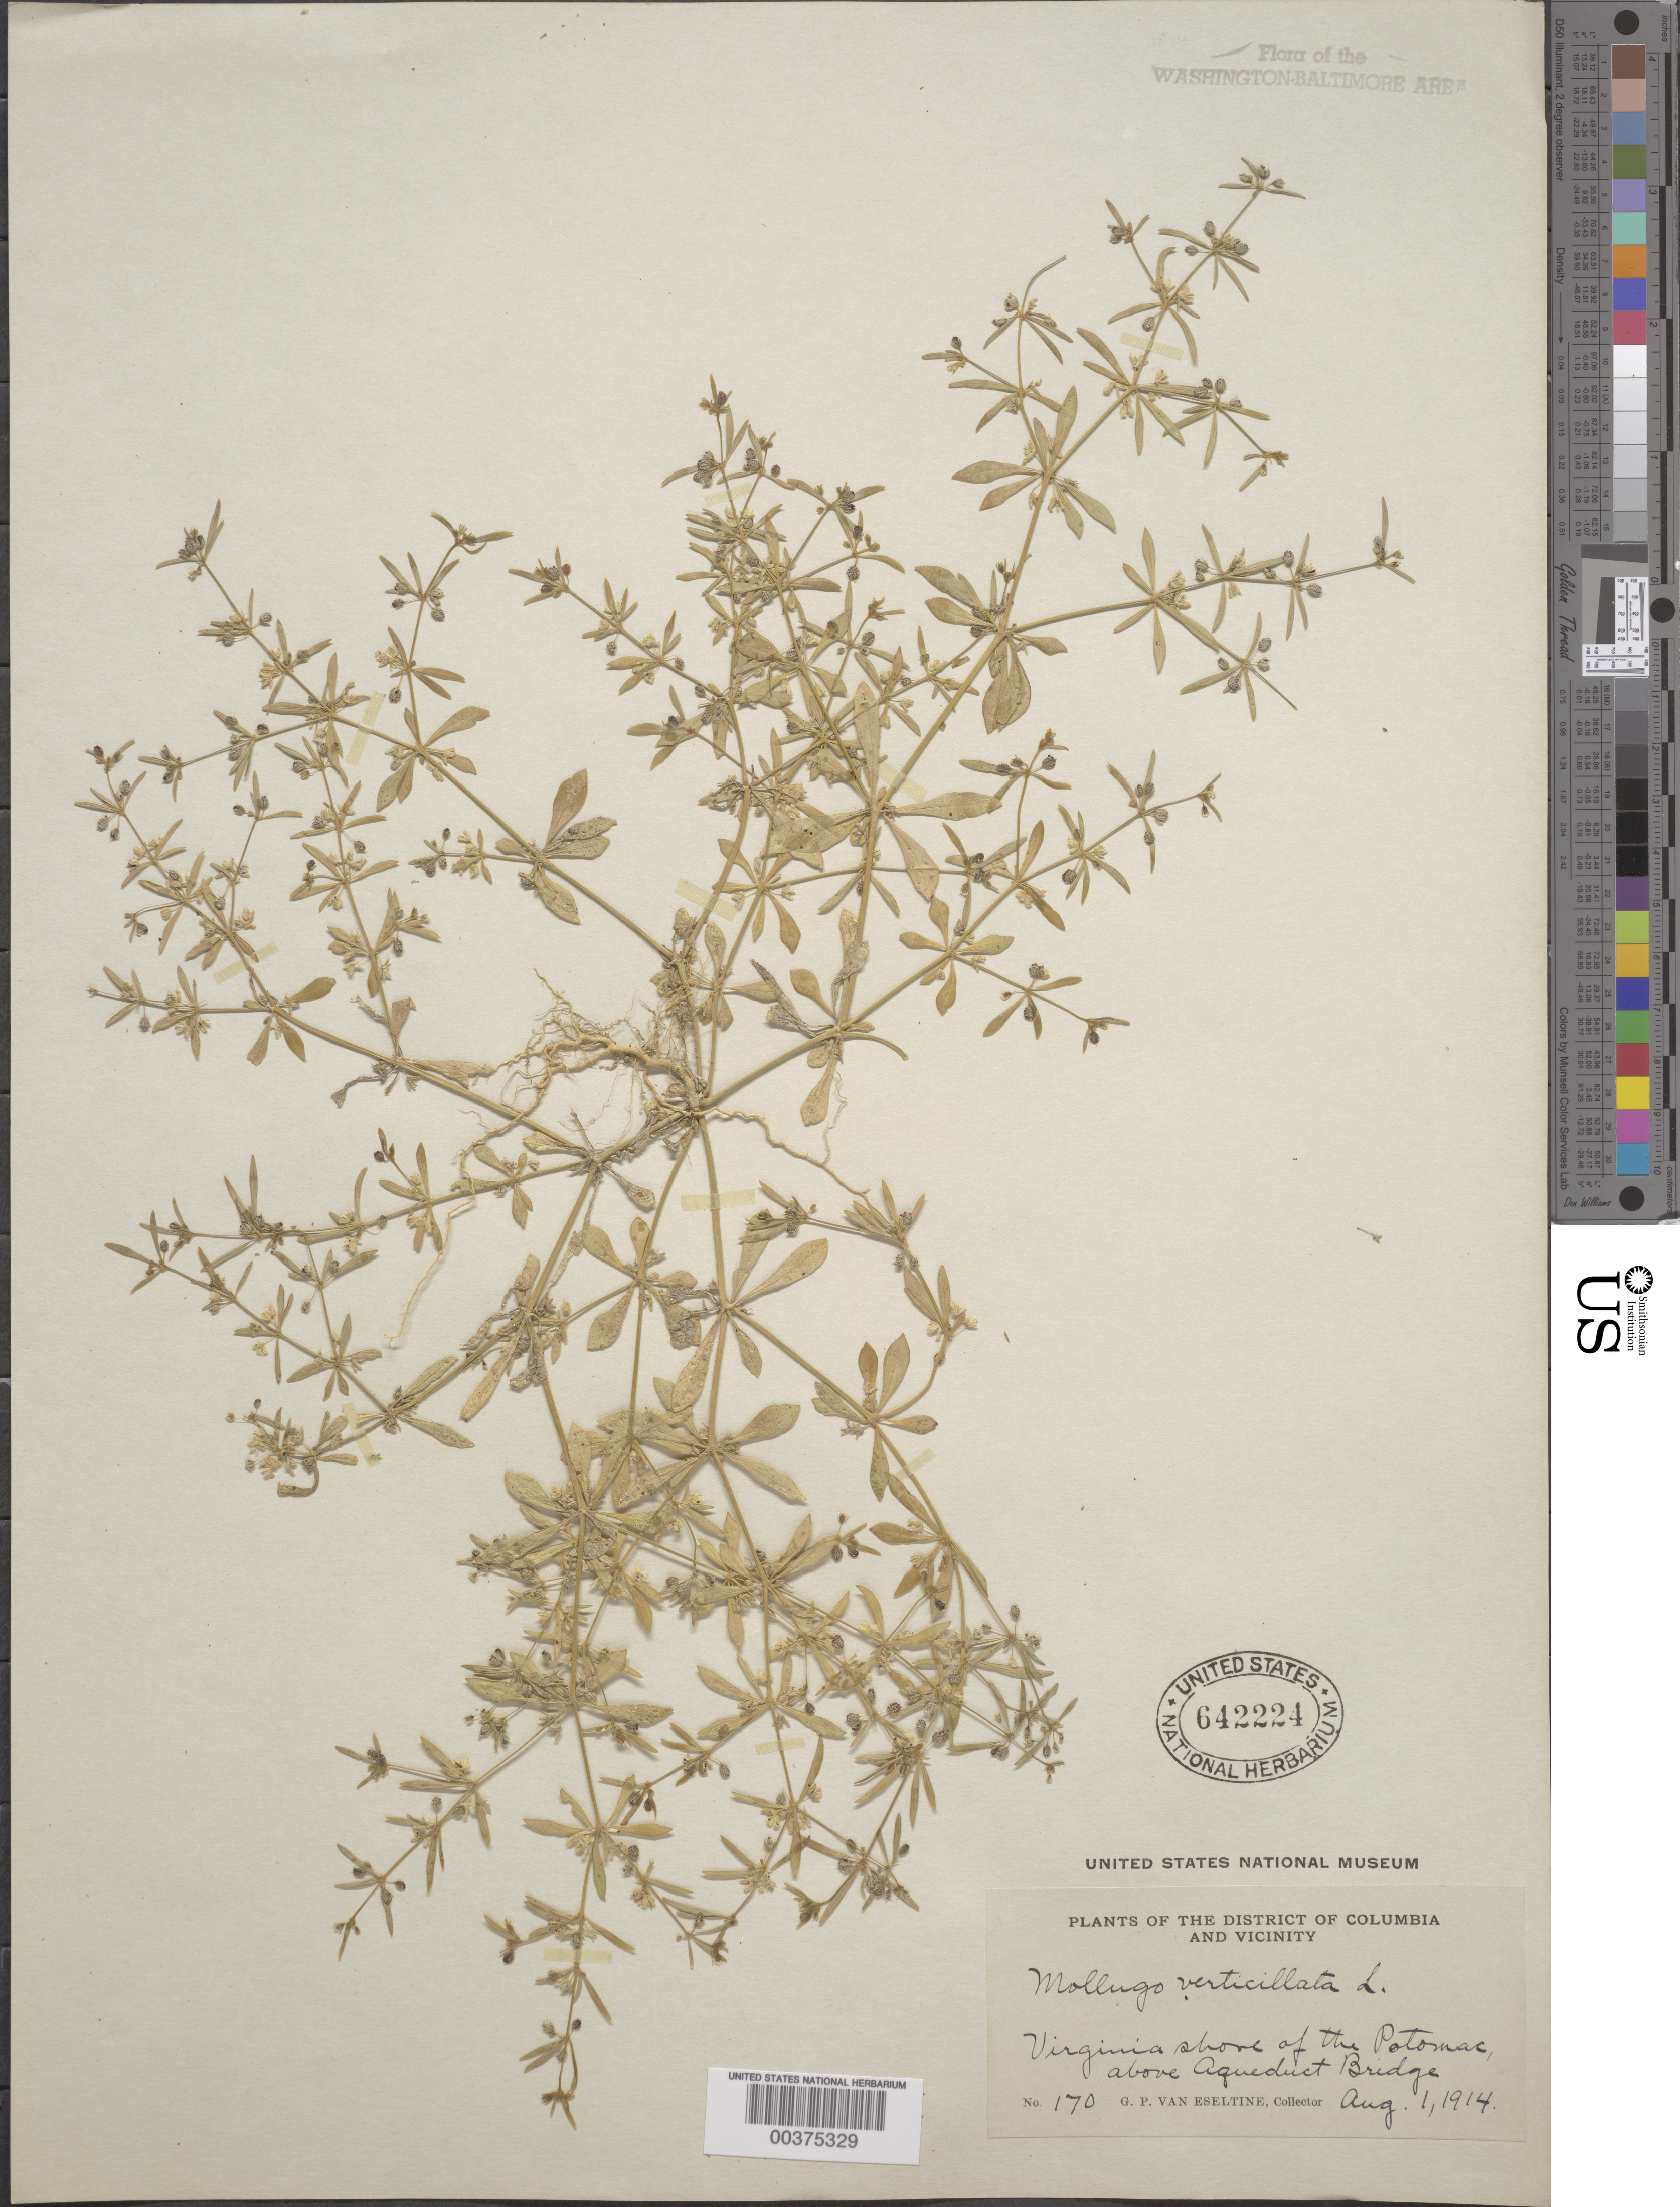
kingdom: Plantae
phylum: Tracheophyta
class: Magnoliopsida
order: Caryophyllales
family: Molluginaceae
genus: Mollugo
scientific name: Mollugo verticillata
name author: L.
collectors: G. P. Van Eseltine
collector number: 170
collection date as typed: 01 Aug 1914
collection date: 1914-08-01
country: United States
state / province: Virginia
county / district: Fairfax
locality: Potomac Banks above Aqueduct Bridge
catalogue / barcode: US 642224